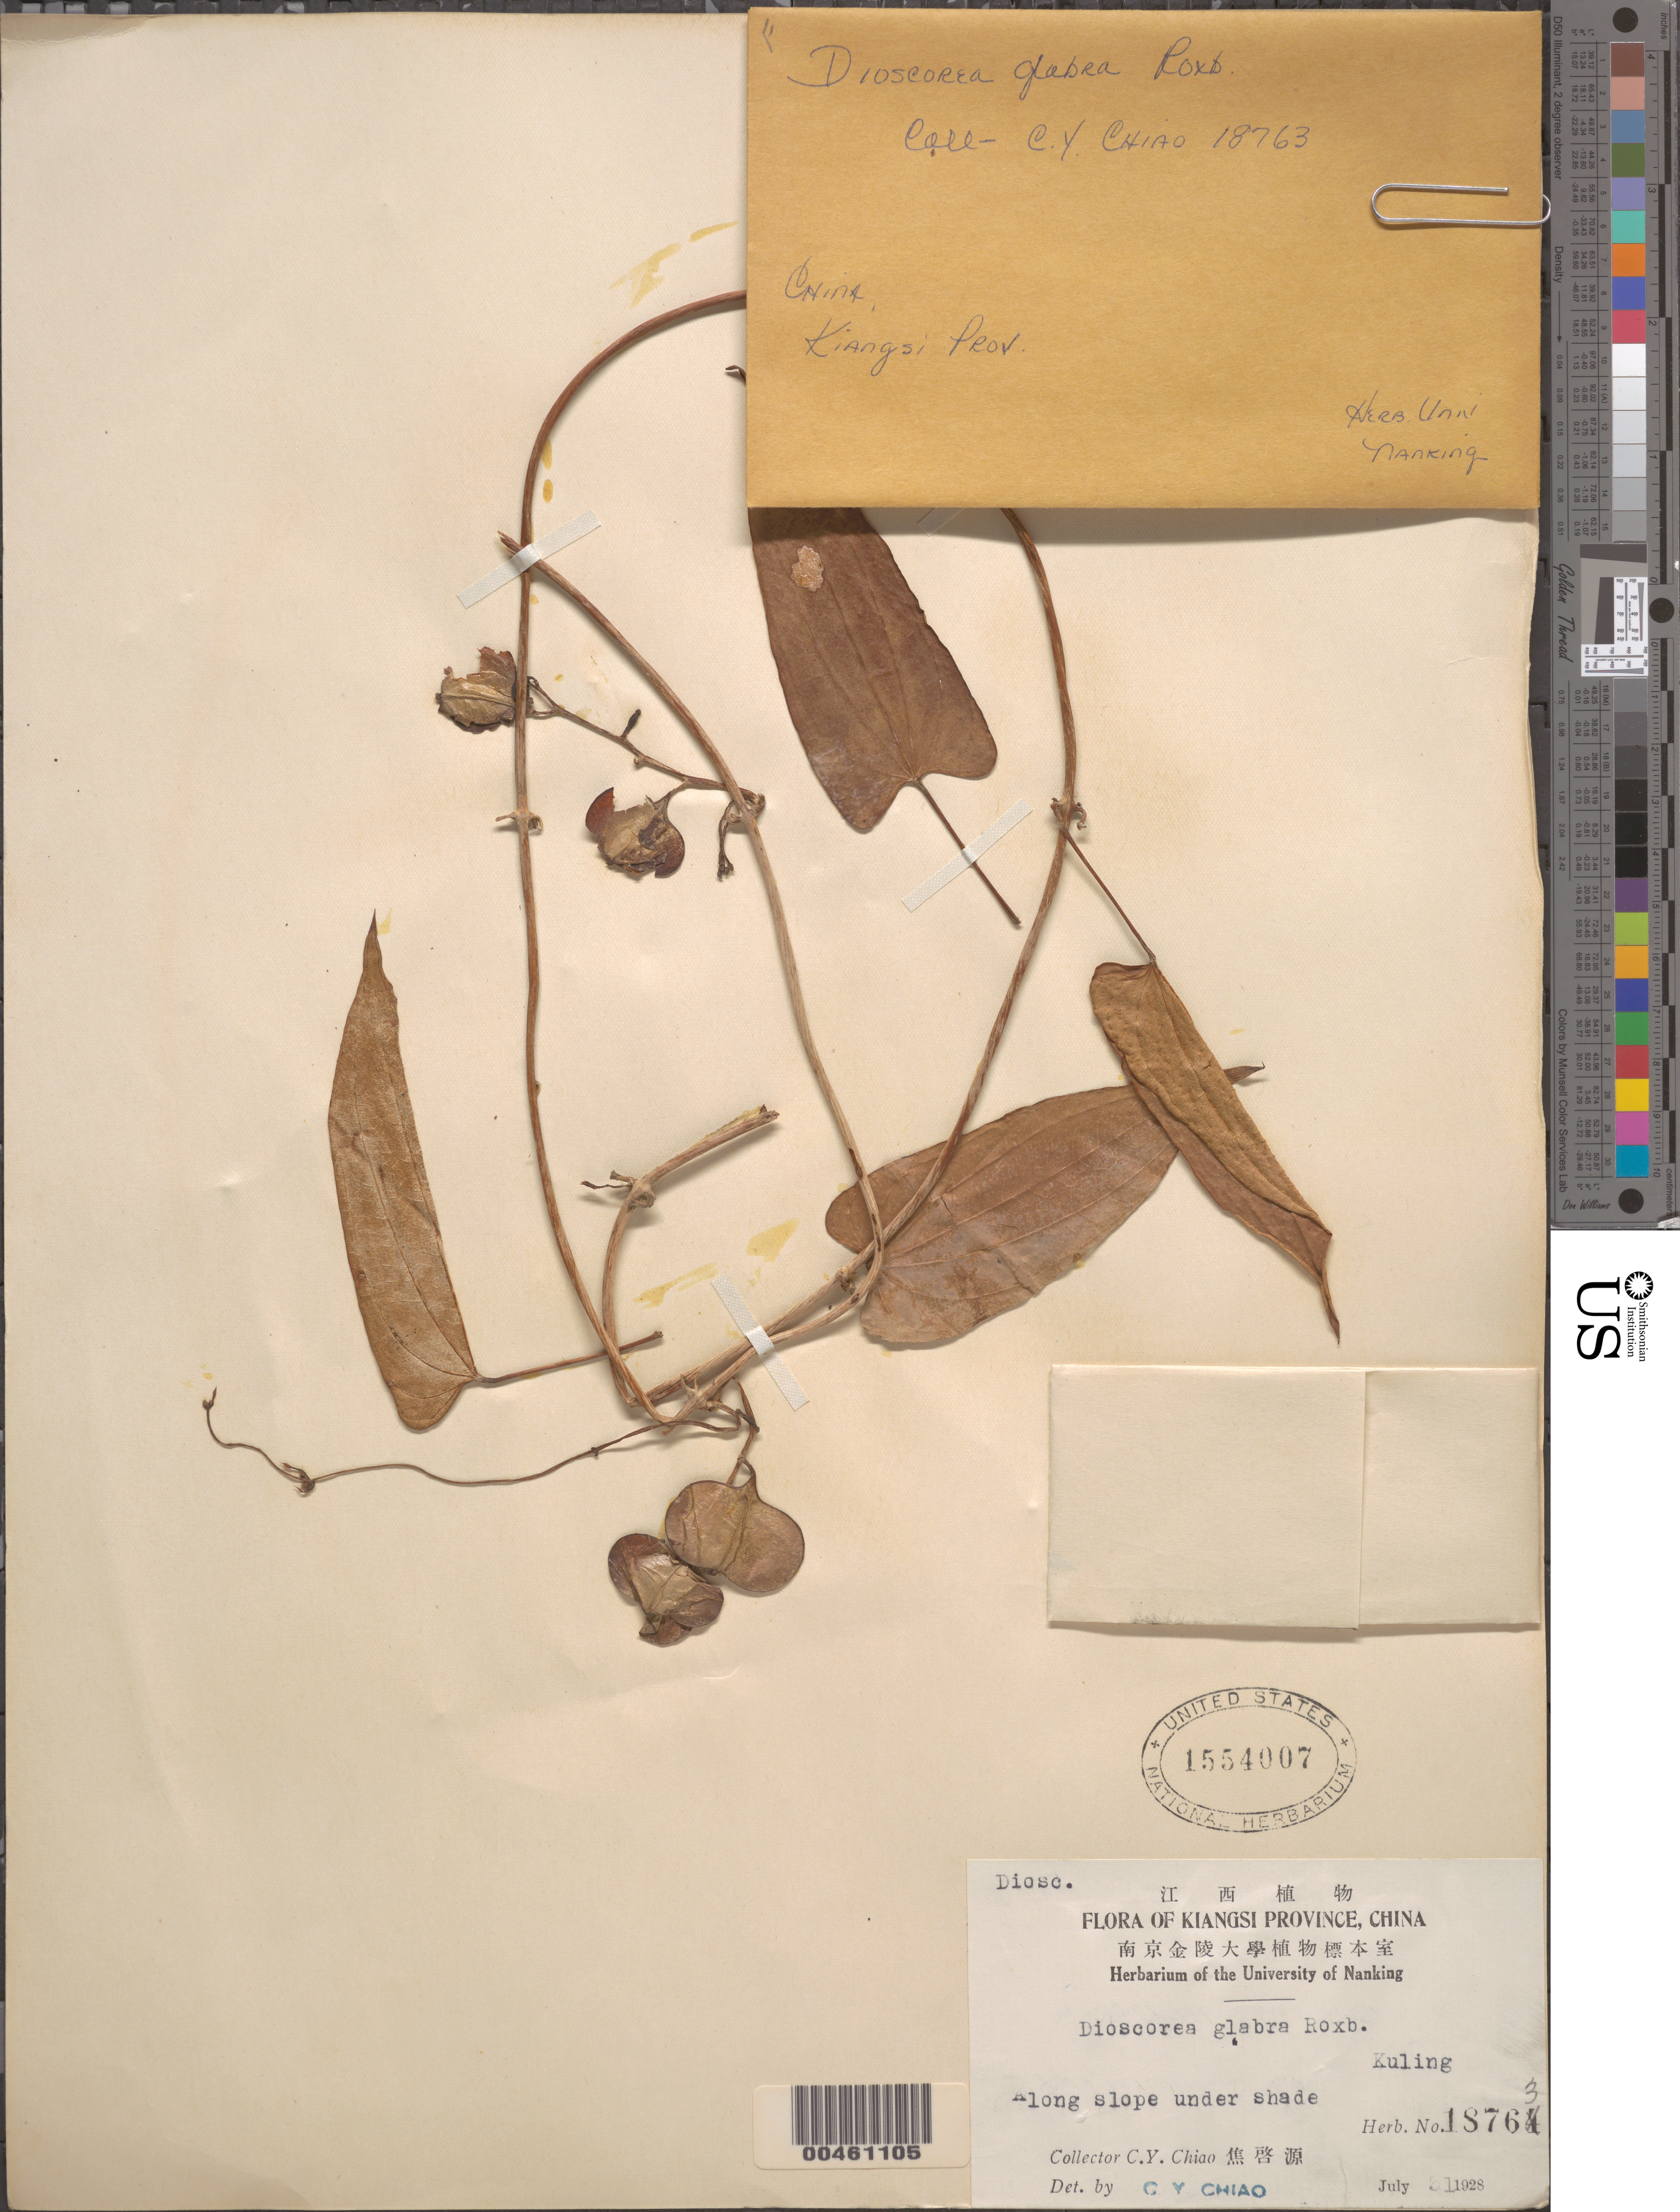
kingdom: Plantae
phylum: Tracheophyta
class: Liliopsida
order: Dioscoreales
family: Dioscoreaceae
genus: Dioscorea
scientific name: Dioscorea glabra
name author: Roxb.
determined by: Chiao, C. Y.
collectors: C. Y. Chiao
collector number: Herb. No. 18763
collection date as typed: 31 Jul 1928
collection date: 1928-07-31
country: China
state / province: Jiangxi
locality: Kuling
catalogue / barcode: US 1554007